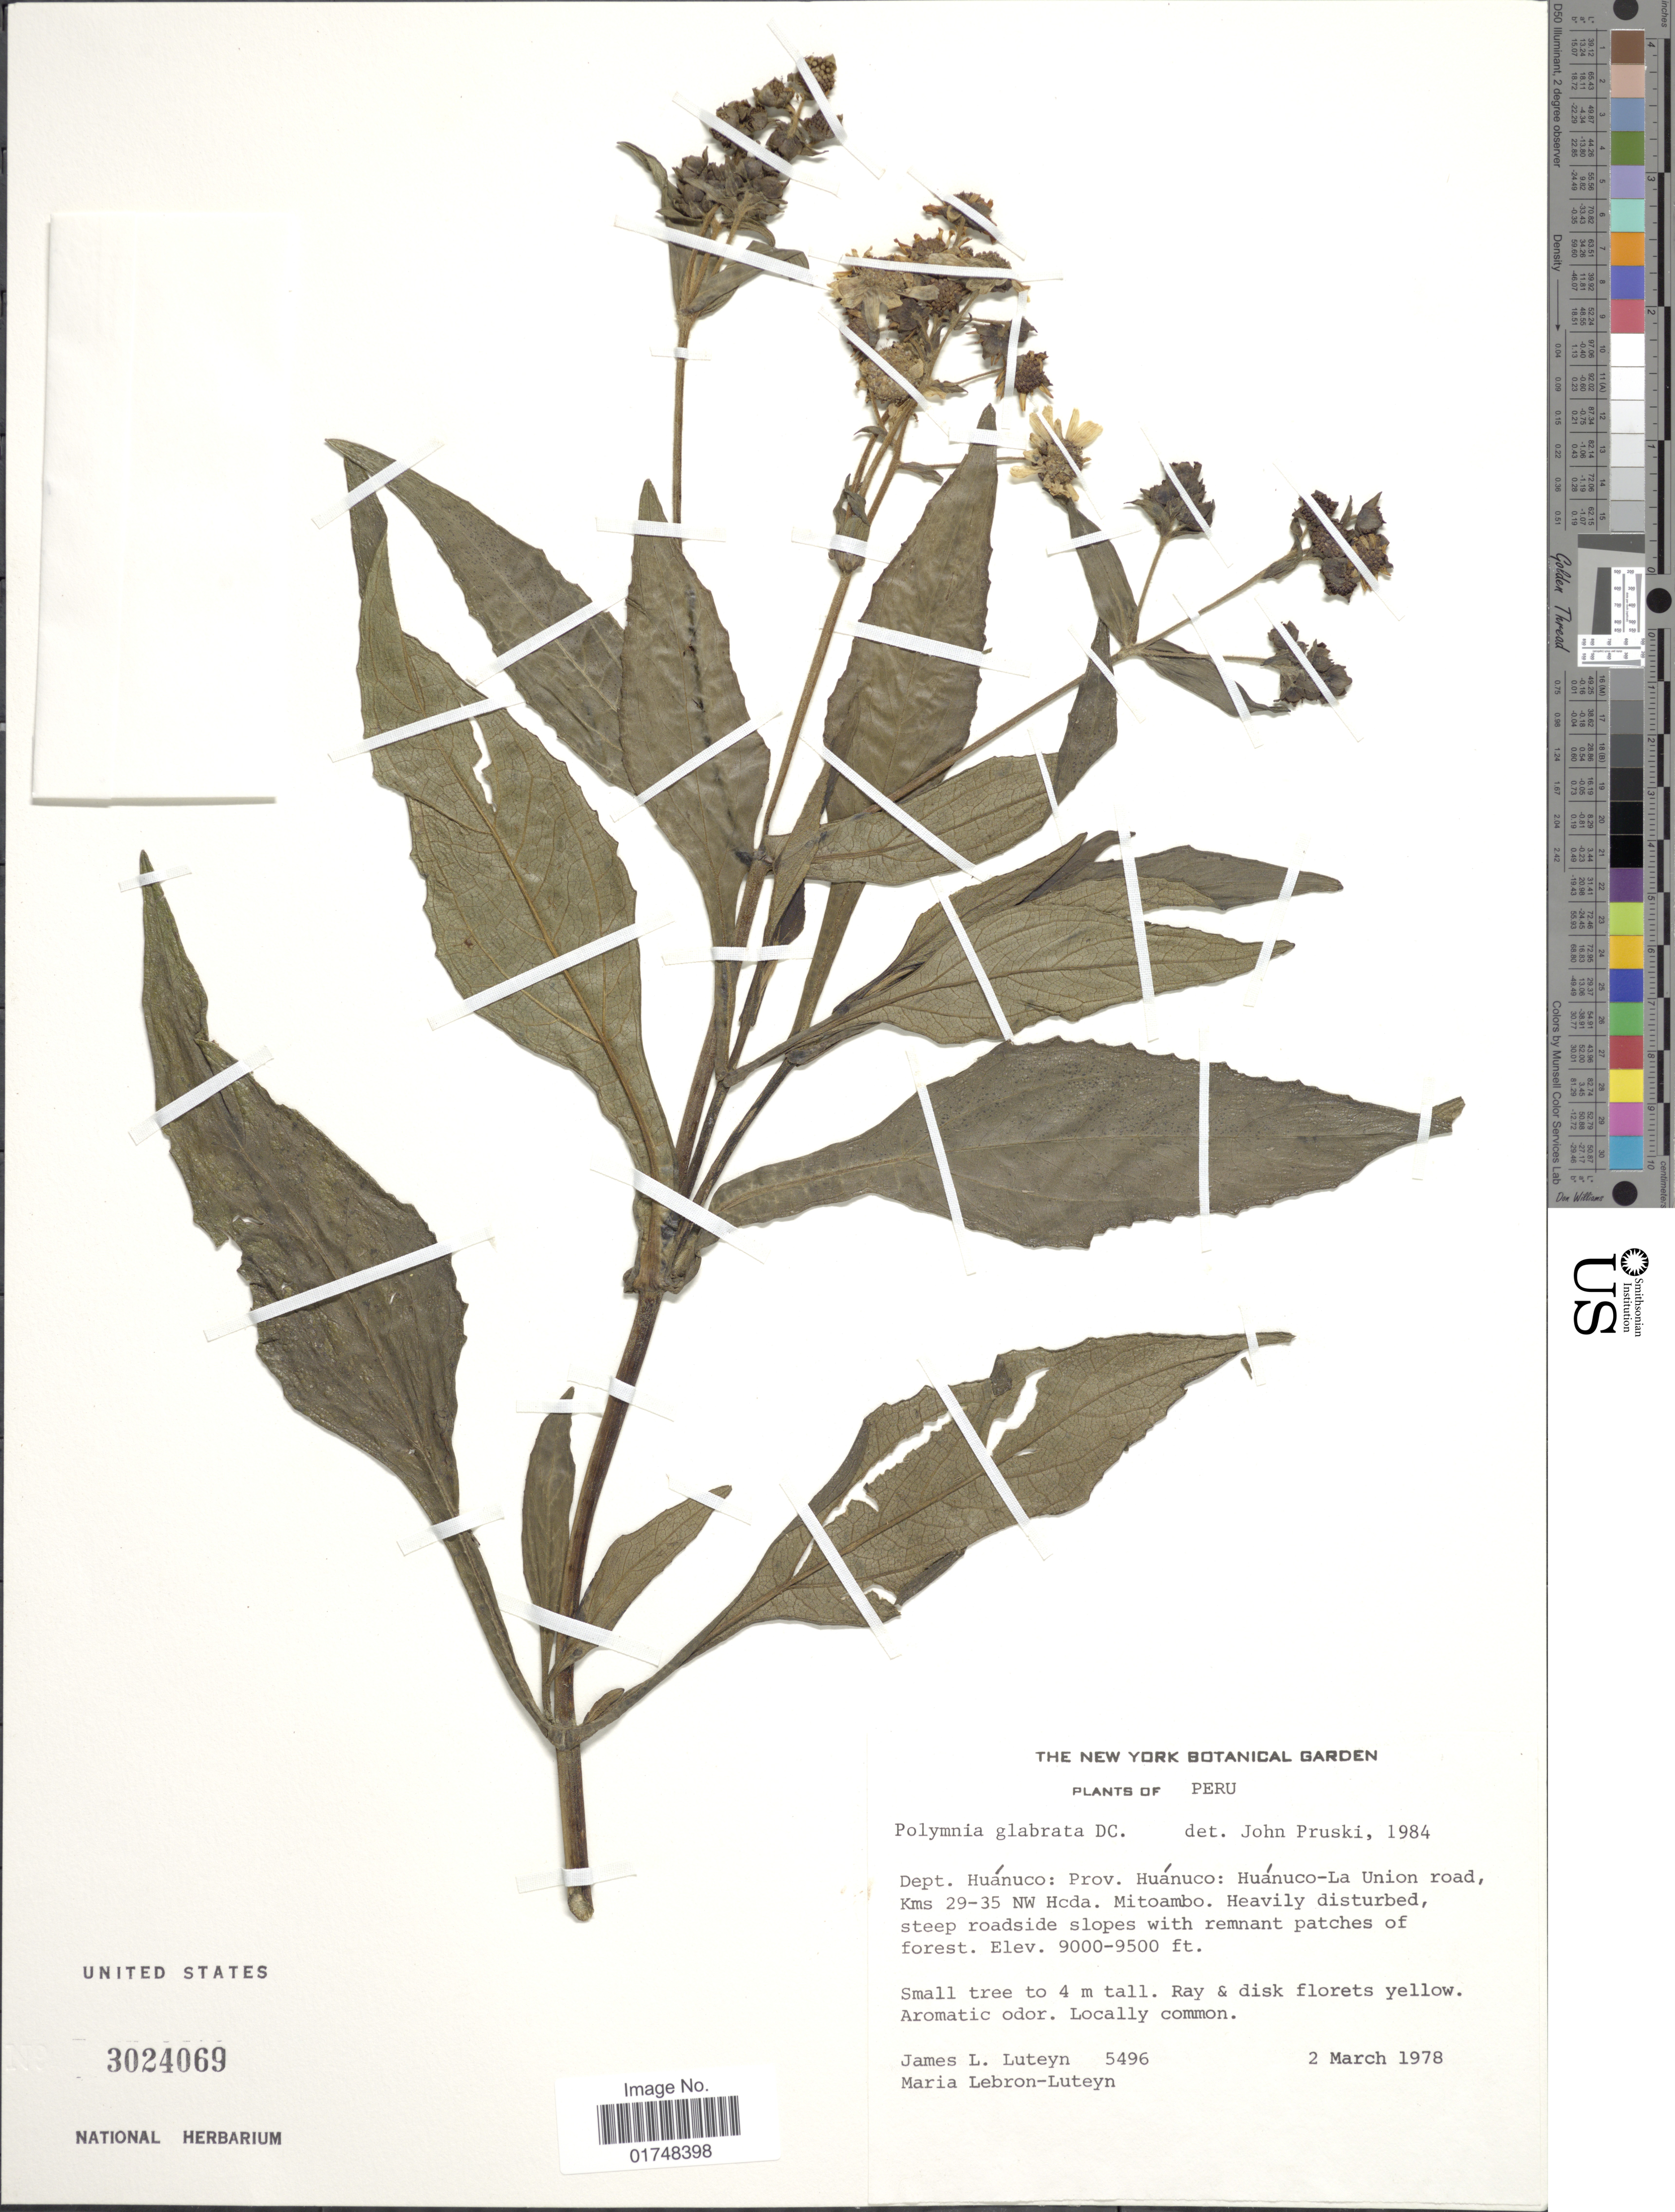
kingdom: Plantae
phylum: Tracheophyta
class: Magnoliopsida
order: Asterales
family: Asteraceae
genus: Smallanthus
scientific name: Smallanthus parviceps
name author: (S.F. Blake) H. Rob.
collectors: J. L. Luteyn & M. L. Lebrón-Luteyn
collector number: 5496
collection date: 1978-03-02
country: Peru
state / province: Huánuco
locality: Prov. Huanuco, Huanuco-La Union road, kms 29-35 NW Hcda. Mitoambo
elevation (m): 2743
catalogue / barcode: US 3024069